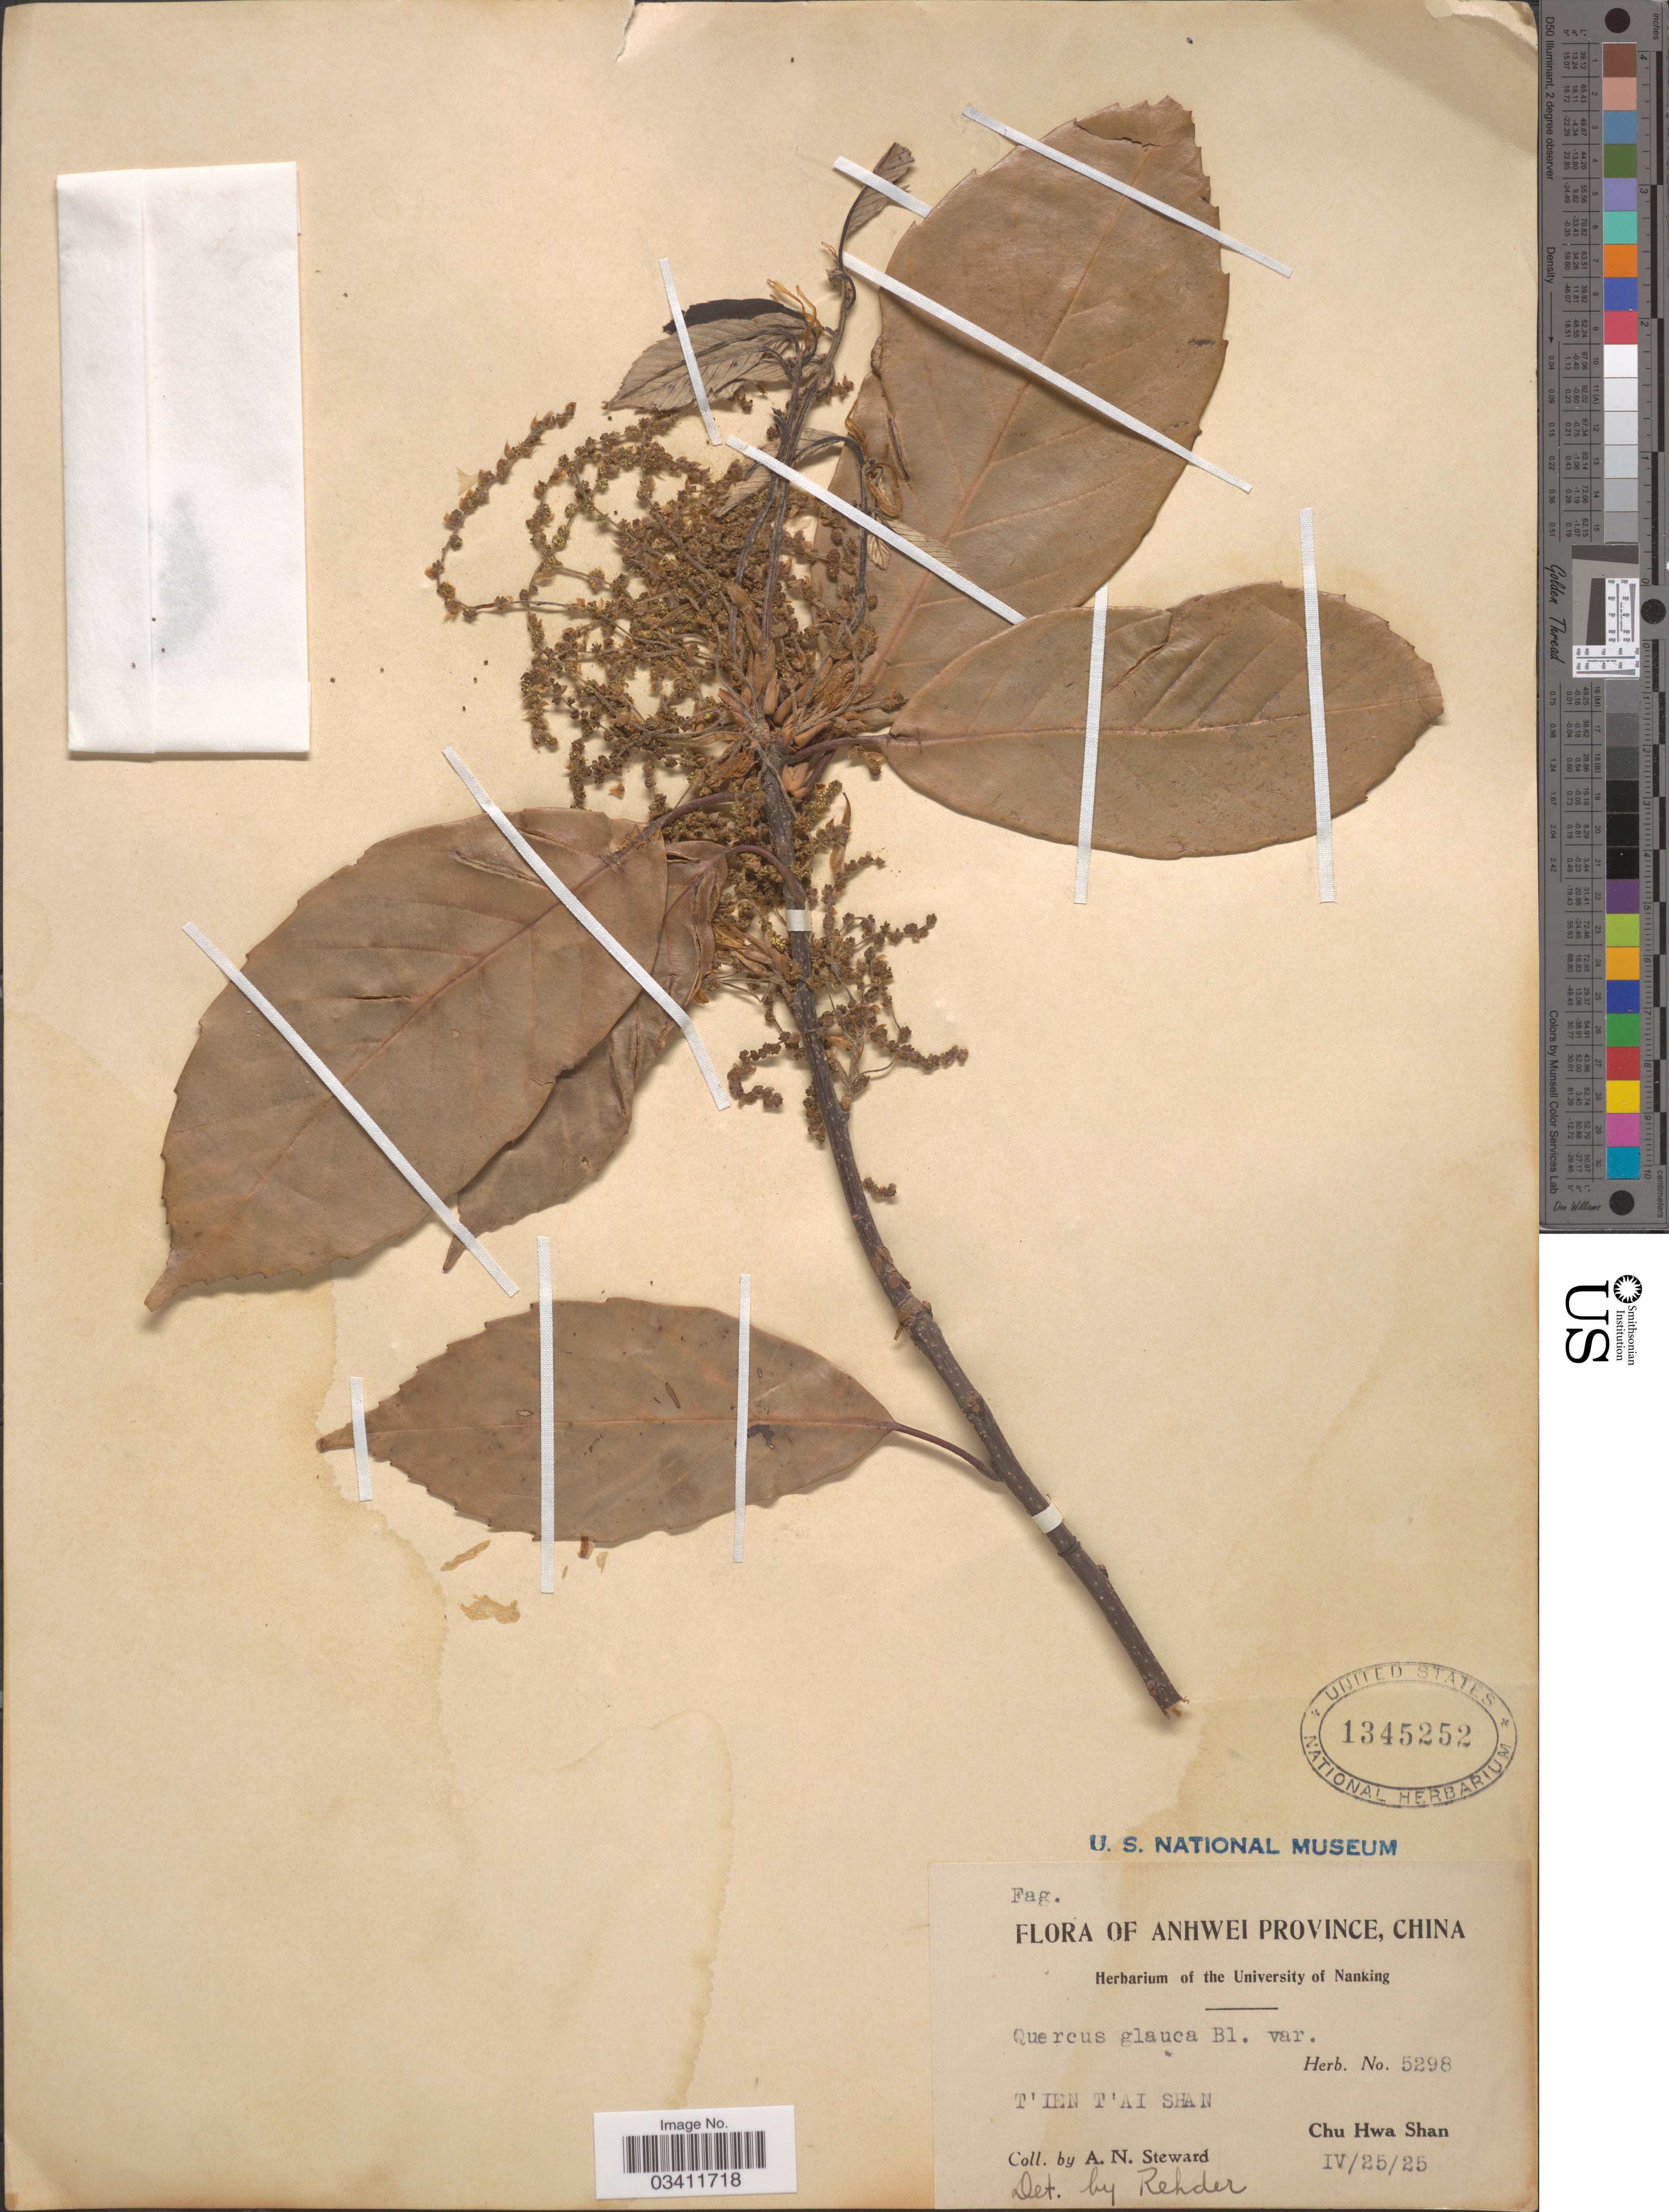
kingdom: Plantae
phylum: Tracheophyta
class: Magnoliopsida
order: Fagales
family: Fagaceae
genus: Quercus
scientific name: Quercus glauca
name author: Thunb.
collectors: A. N. Steward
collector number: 5298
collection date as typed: Transcribed d/m/y: 25/4/25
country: China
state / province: Anhui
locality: Anhwei Province. T'ien T'ai Shan. Chu Hwa Shan.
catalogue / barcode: US 1345252